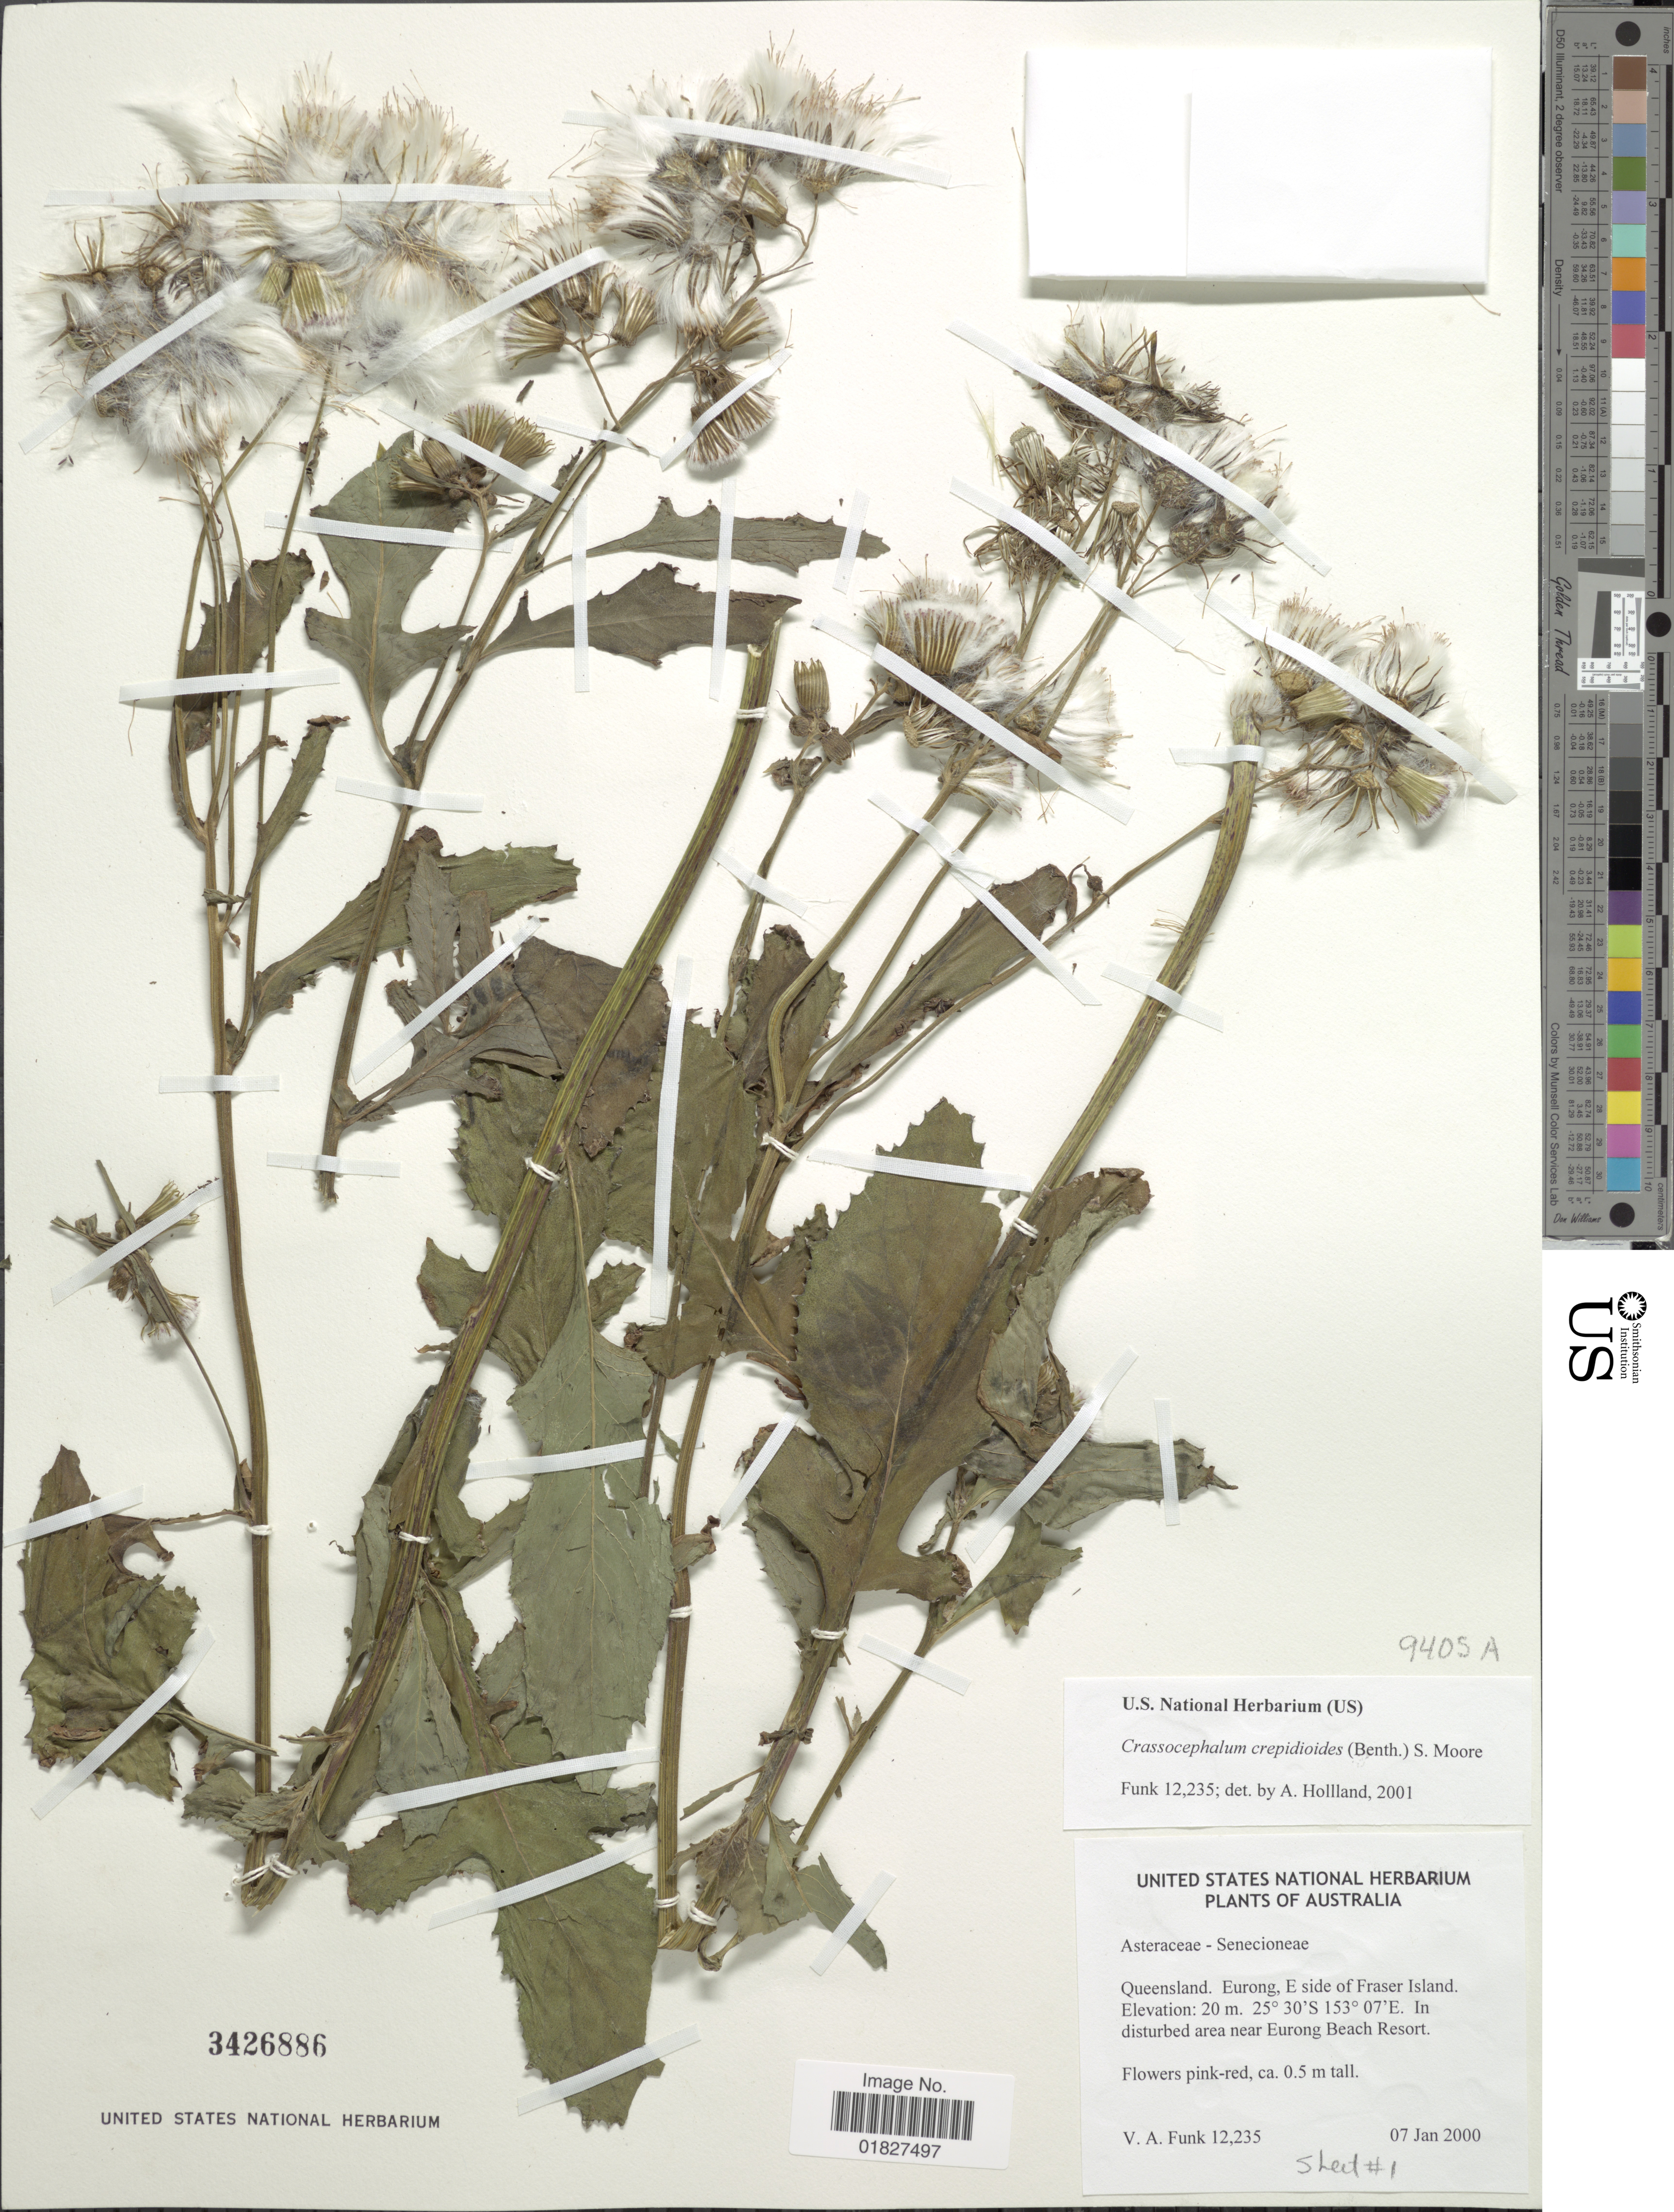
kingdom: Plantae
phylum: Tracheophyta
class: Magnoliopsida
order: Asterales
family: Asteraceae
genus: Crassocephalum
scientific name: Crassocephalum crepidioides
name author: (Benth.) S. Moore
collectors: V. Funk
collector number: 12235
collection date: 2000-01-07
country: Australia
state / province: Queensland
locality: Eurong, E side of Fraser Island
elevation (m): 20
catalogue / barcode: US 3426886